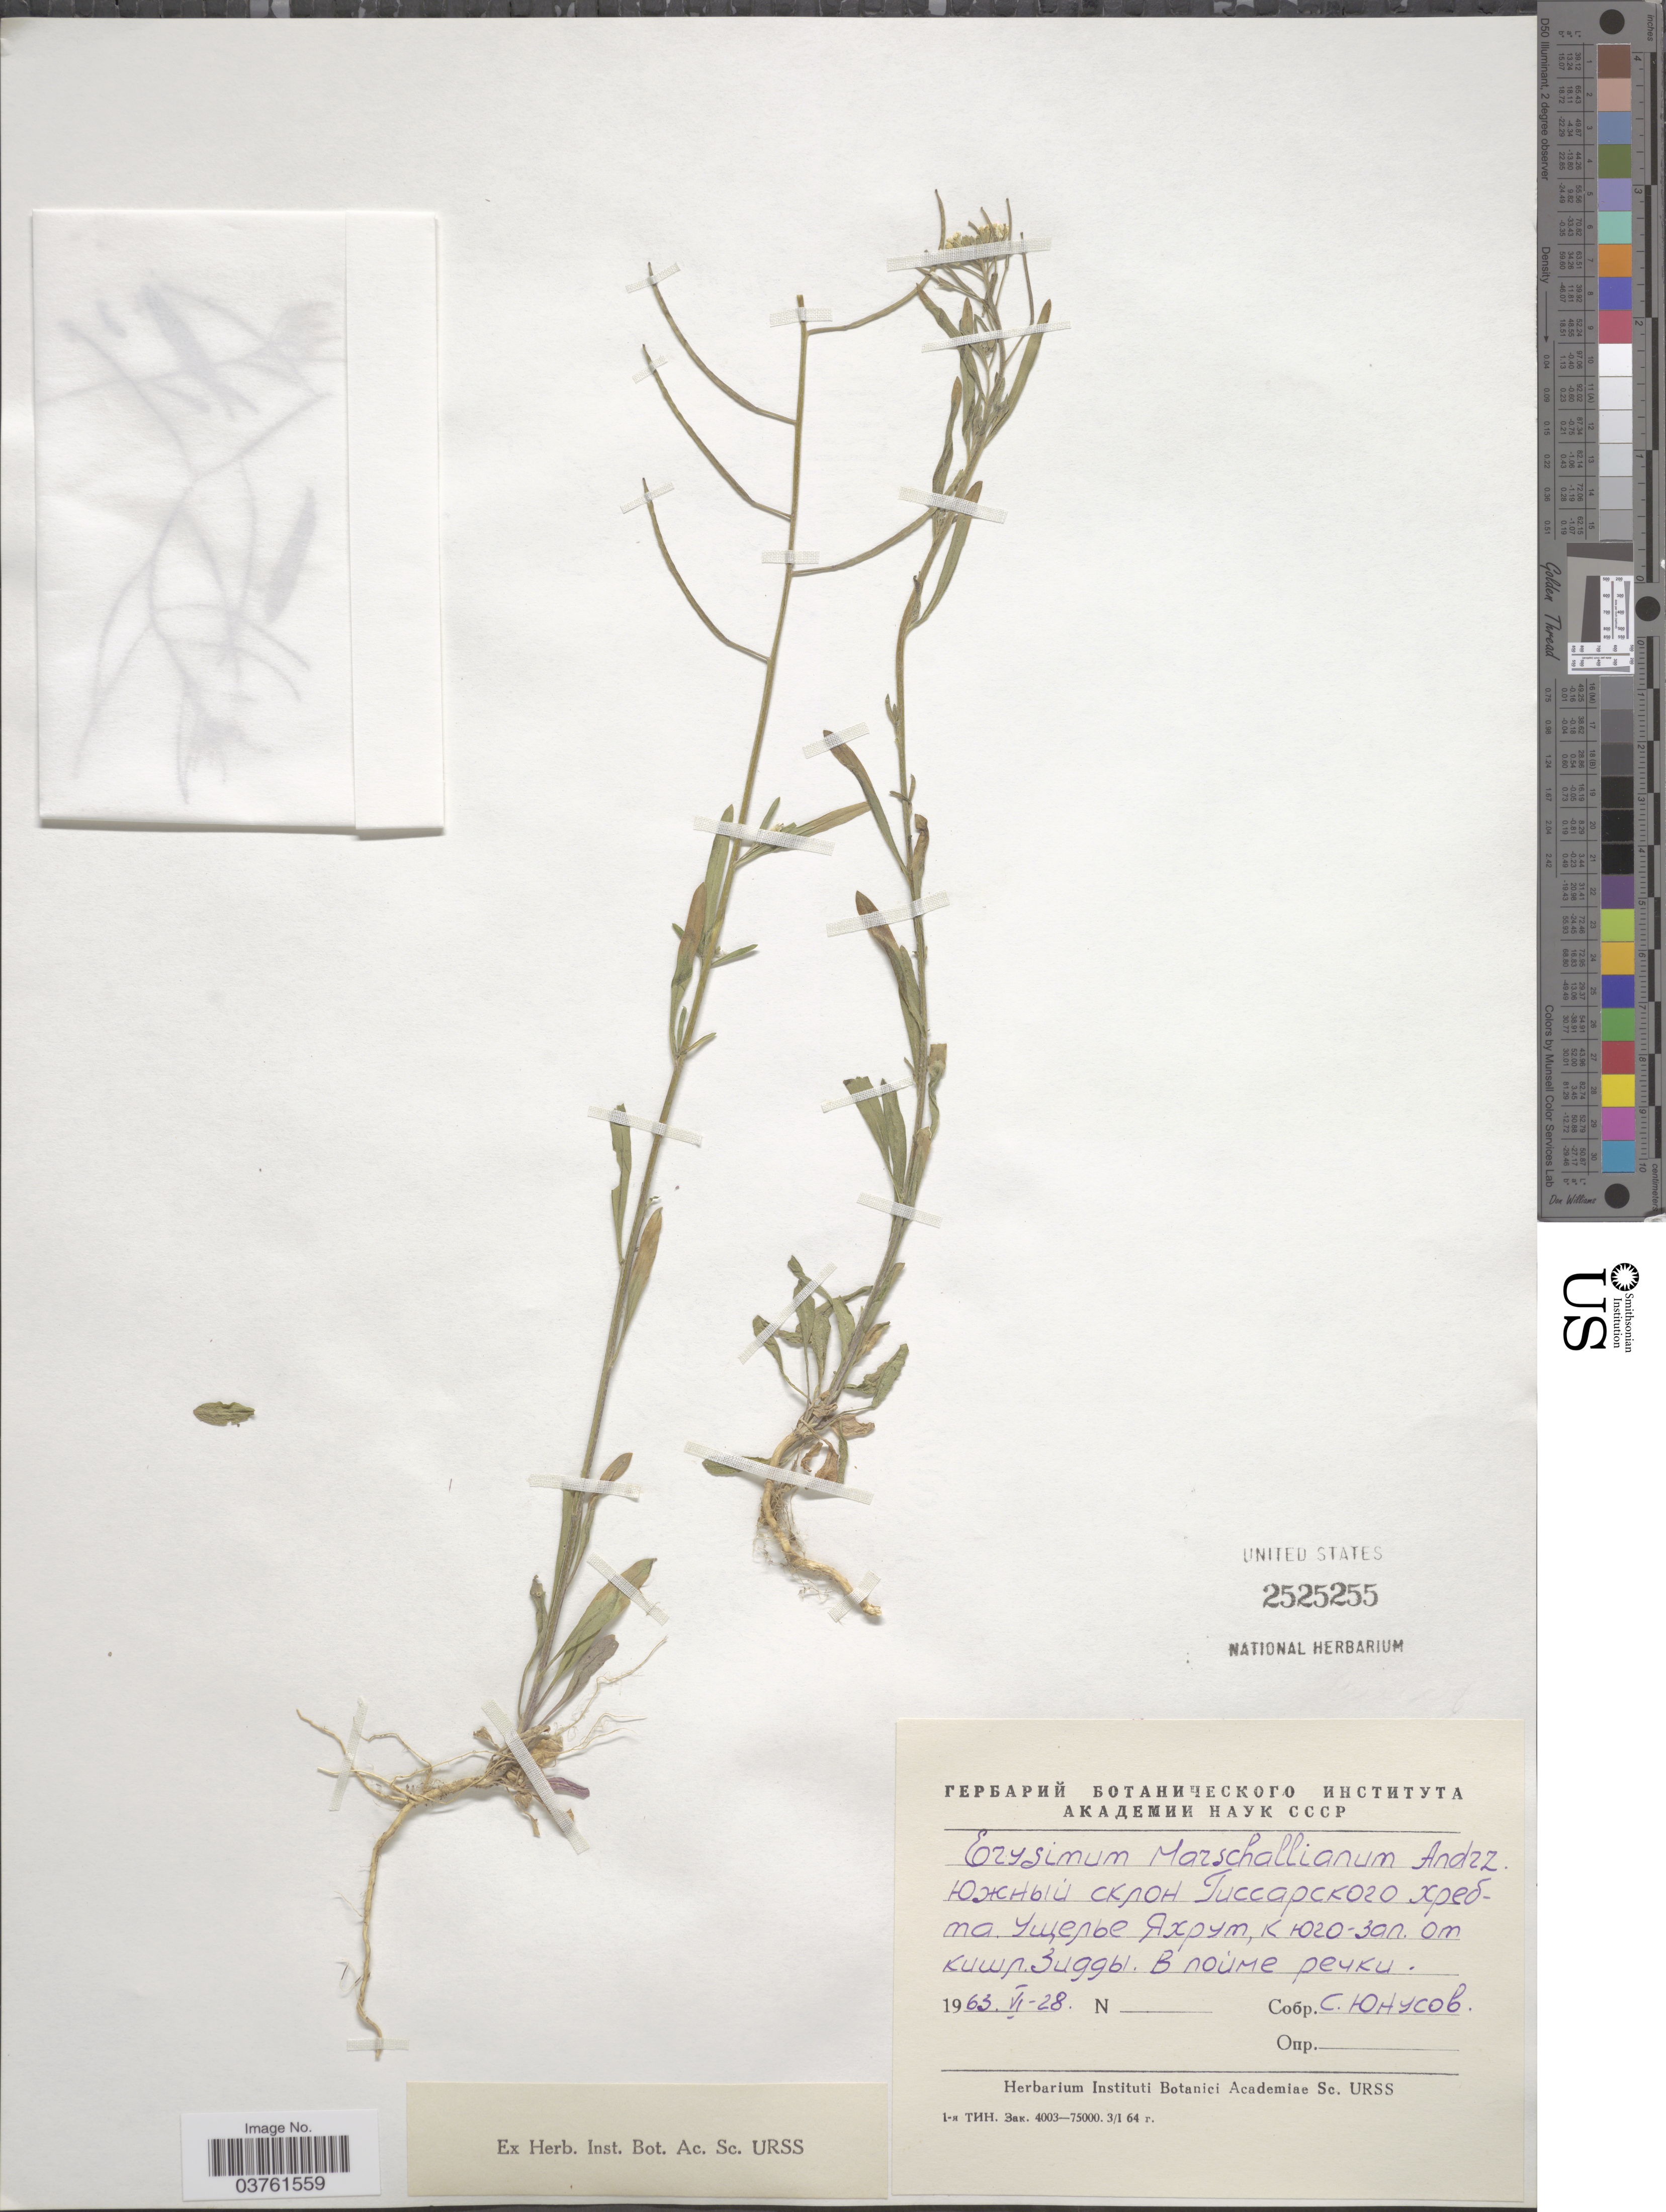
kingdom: Plantae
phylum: Tracheophyta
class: Magnoliopsida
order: Brassicales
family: Brassicaceae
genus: Erysimum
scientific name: Erysimum marschallianum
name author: Andrz. ex M. Bieb.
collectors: S. Unusov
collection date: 1963-06-28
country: Tajikistan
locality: Gissar Mts, Yakhrut, SW from village Ziddy.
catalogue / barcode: US 2525255